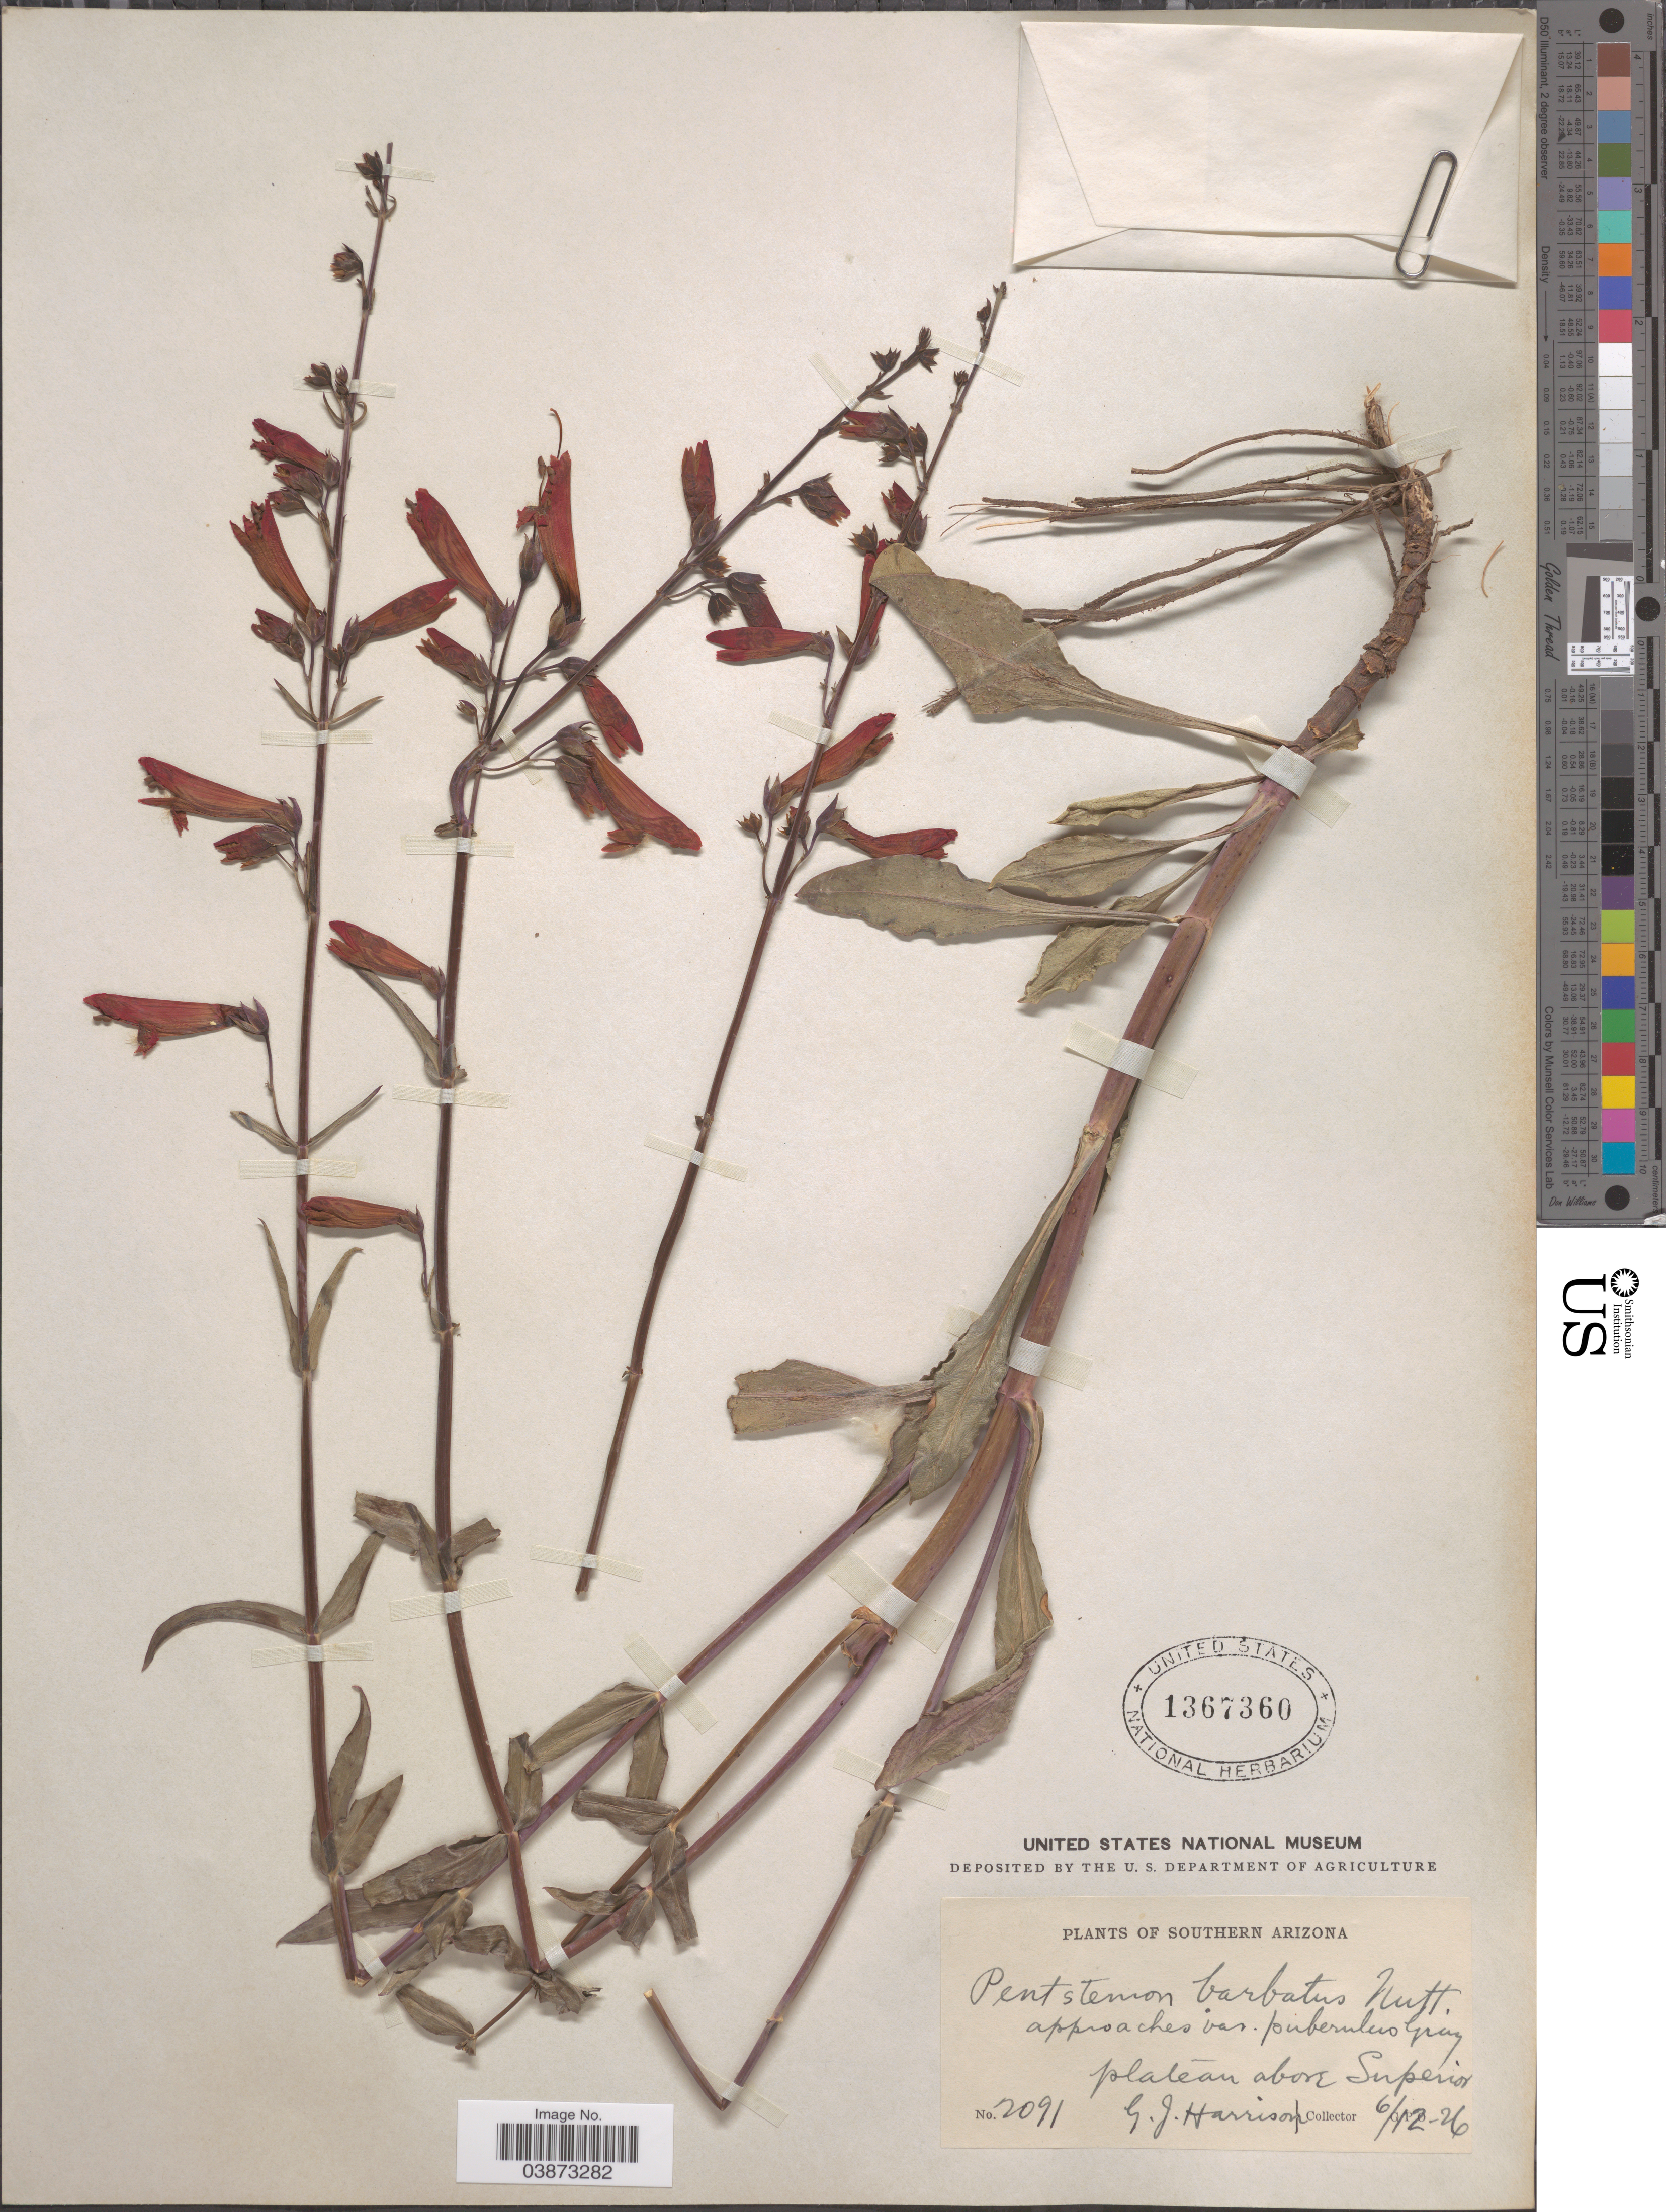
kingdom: Plantae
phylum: Tracheophyta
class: Magnoliopsida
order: Lamiales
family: Plantaginaceae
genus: Penstemon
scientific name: Penstemon barbatus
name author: (Cav.) Roth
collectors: G. J. Harrison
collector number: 2091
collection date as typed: Transcribed d/m/y: 12/6/26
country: United States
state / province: Arizona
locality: Southern Arizona. Plateau above Superior.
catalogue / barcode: US 1367360